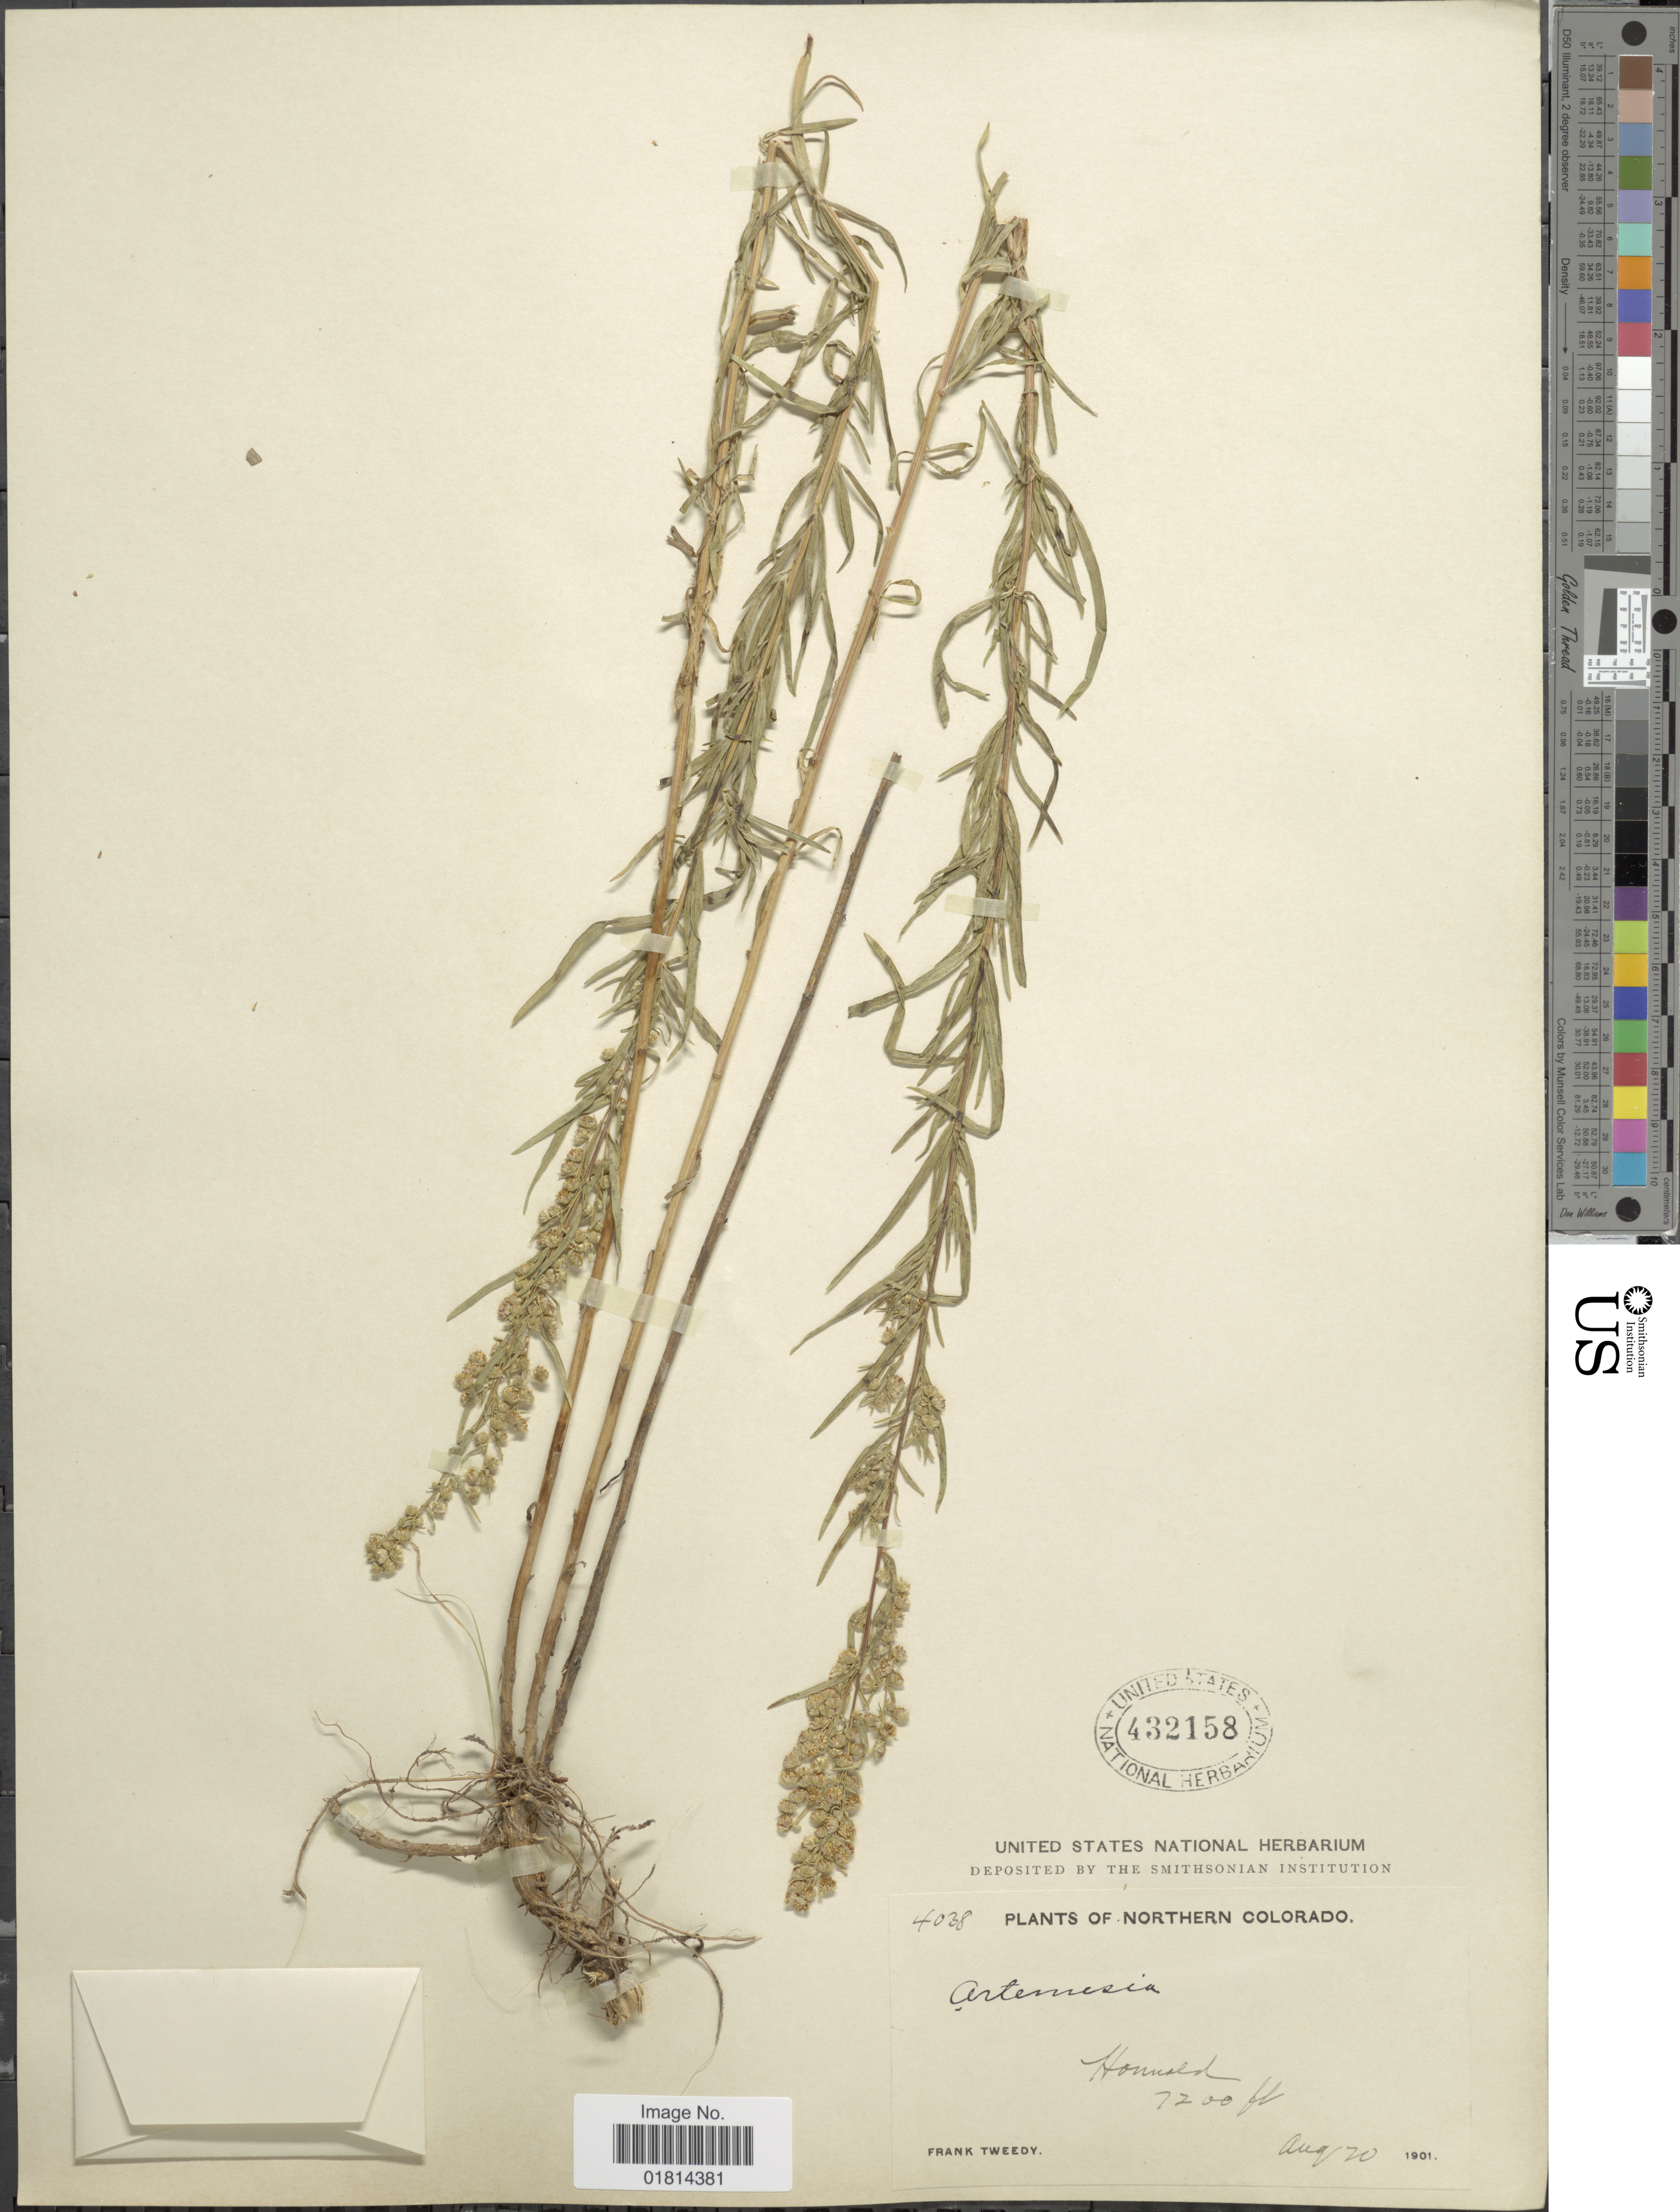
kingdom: Plantae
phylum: Tracheophyta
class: Magnoliopsida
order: Asterales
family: Asteraceae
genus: Artemisia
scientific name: Artemisia aromatica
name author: A. Nelson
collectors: F. Tweedy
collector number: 4038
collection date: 1901-08-20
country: United States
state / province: Colorado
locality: Northern Colorado. Honnald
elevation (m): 2195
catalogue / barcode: US 432158